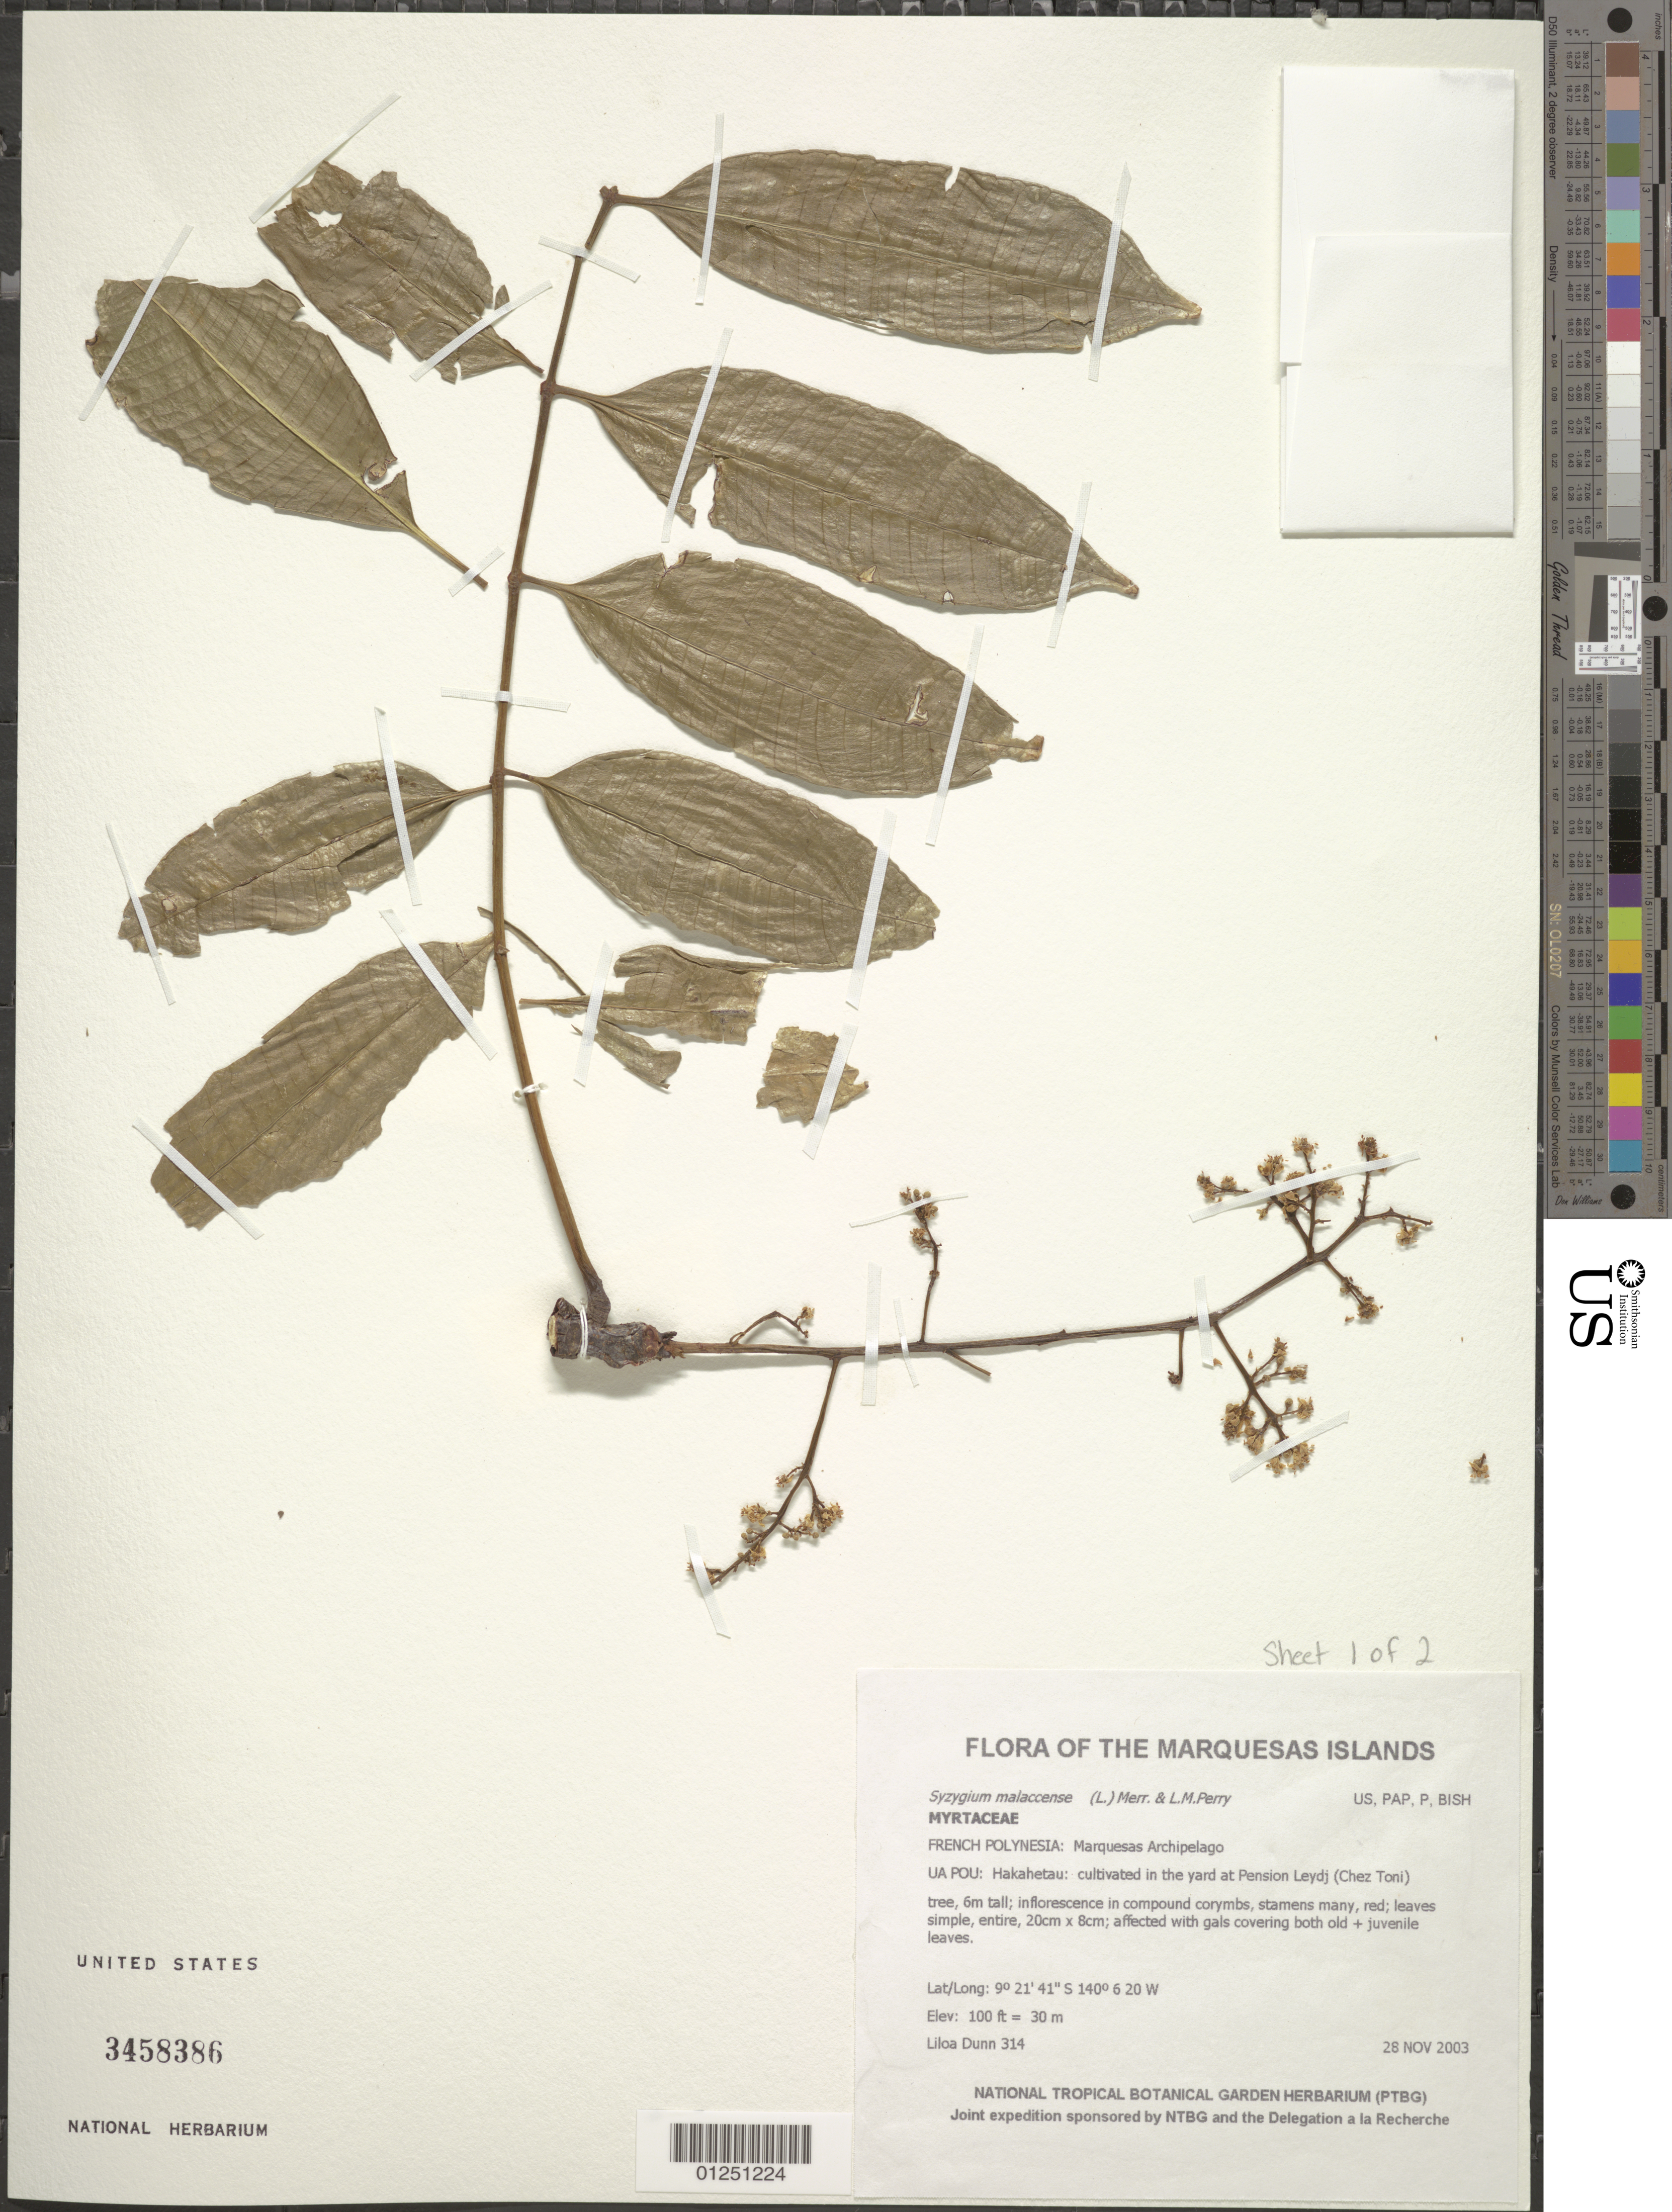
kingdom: Plantae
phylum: Tracheophyta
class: Magnoliopsida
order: Sapindales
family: Anacardiaceae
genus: Spondias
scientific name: Spondias dulcis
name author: Parkinson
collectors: L. Dunn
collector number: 315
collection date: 2003-11-28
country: French Polynesia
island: Ua Pou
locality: Hakahetau: cultivated at Pension Leydj (Chez Toni)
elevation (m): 30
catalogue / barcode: US 3458386